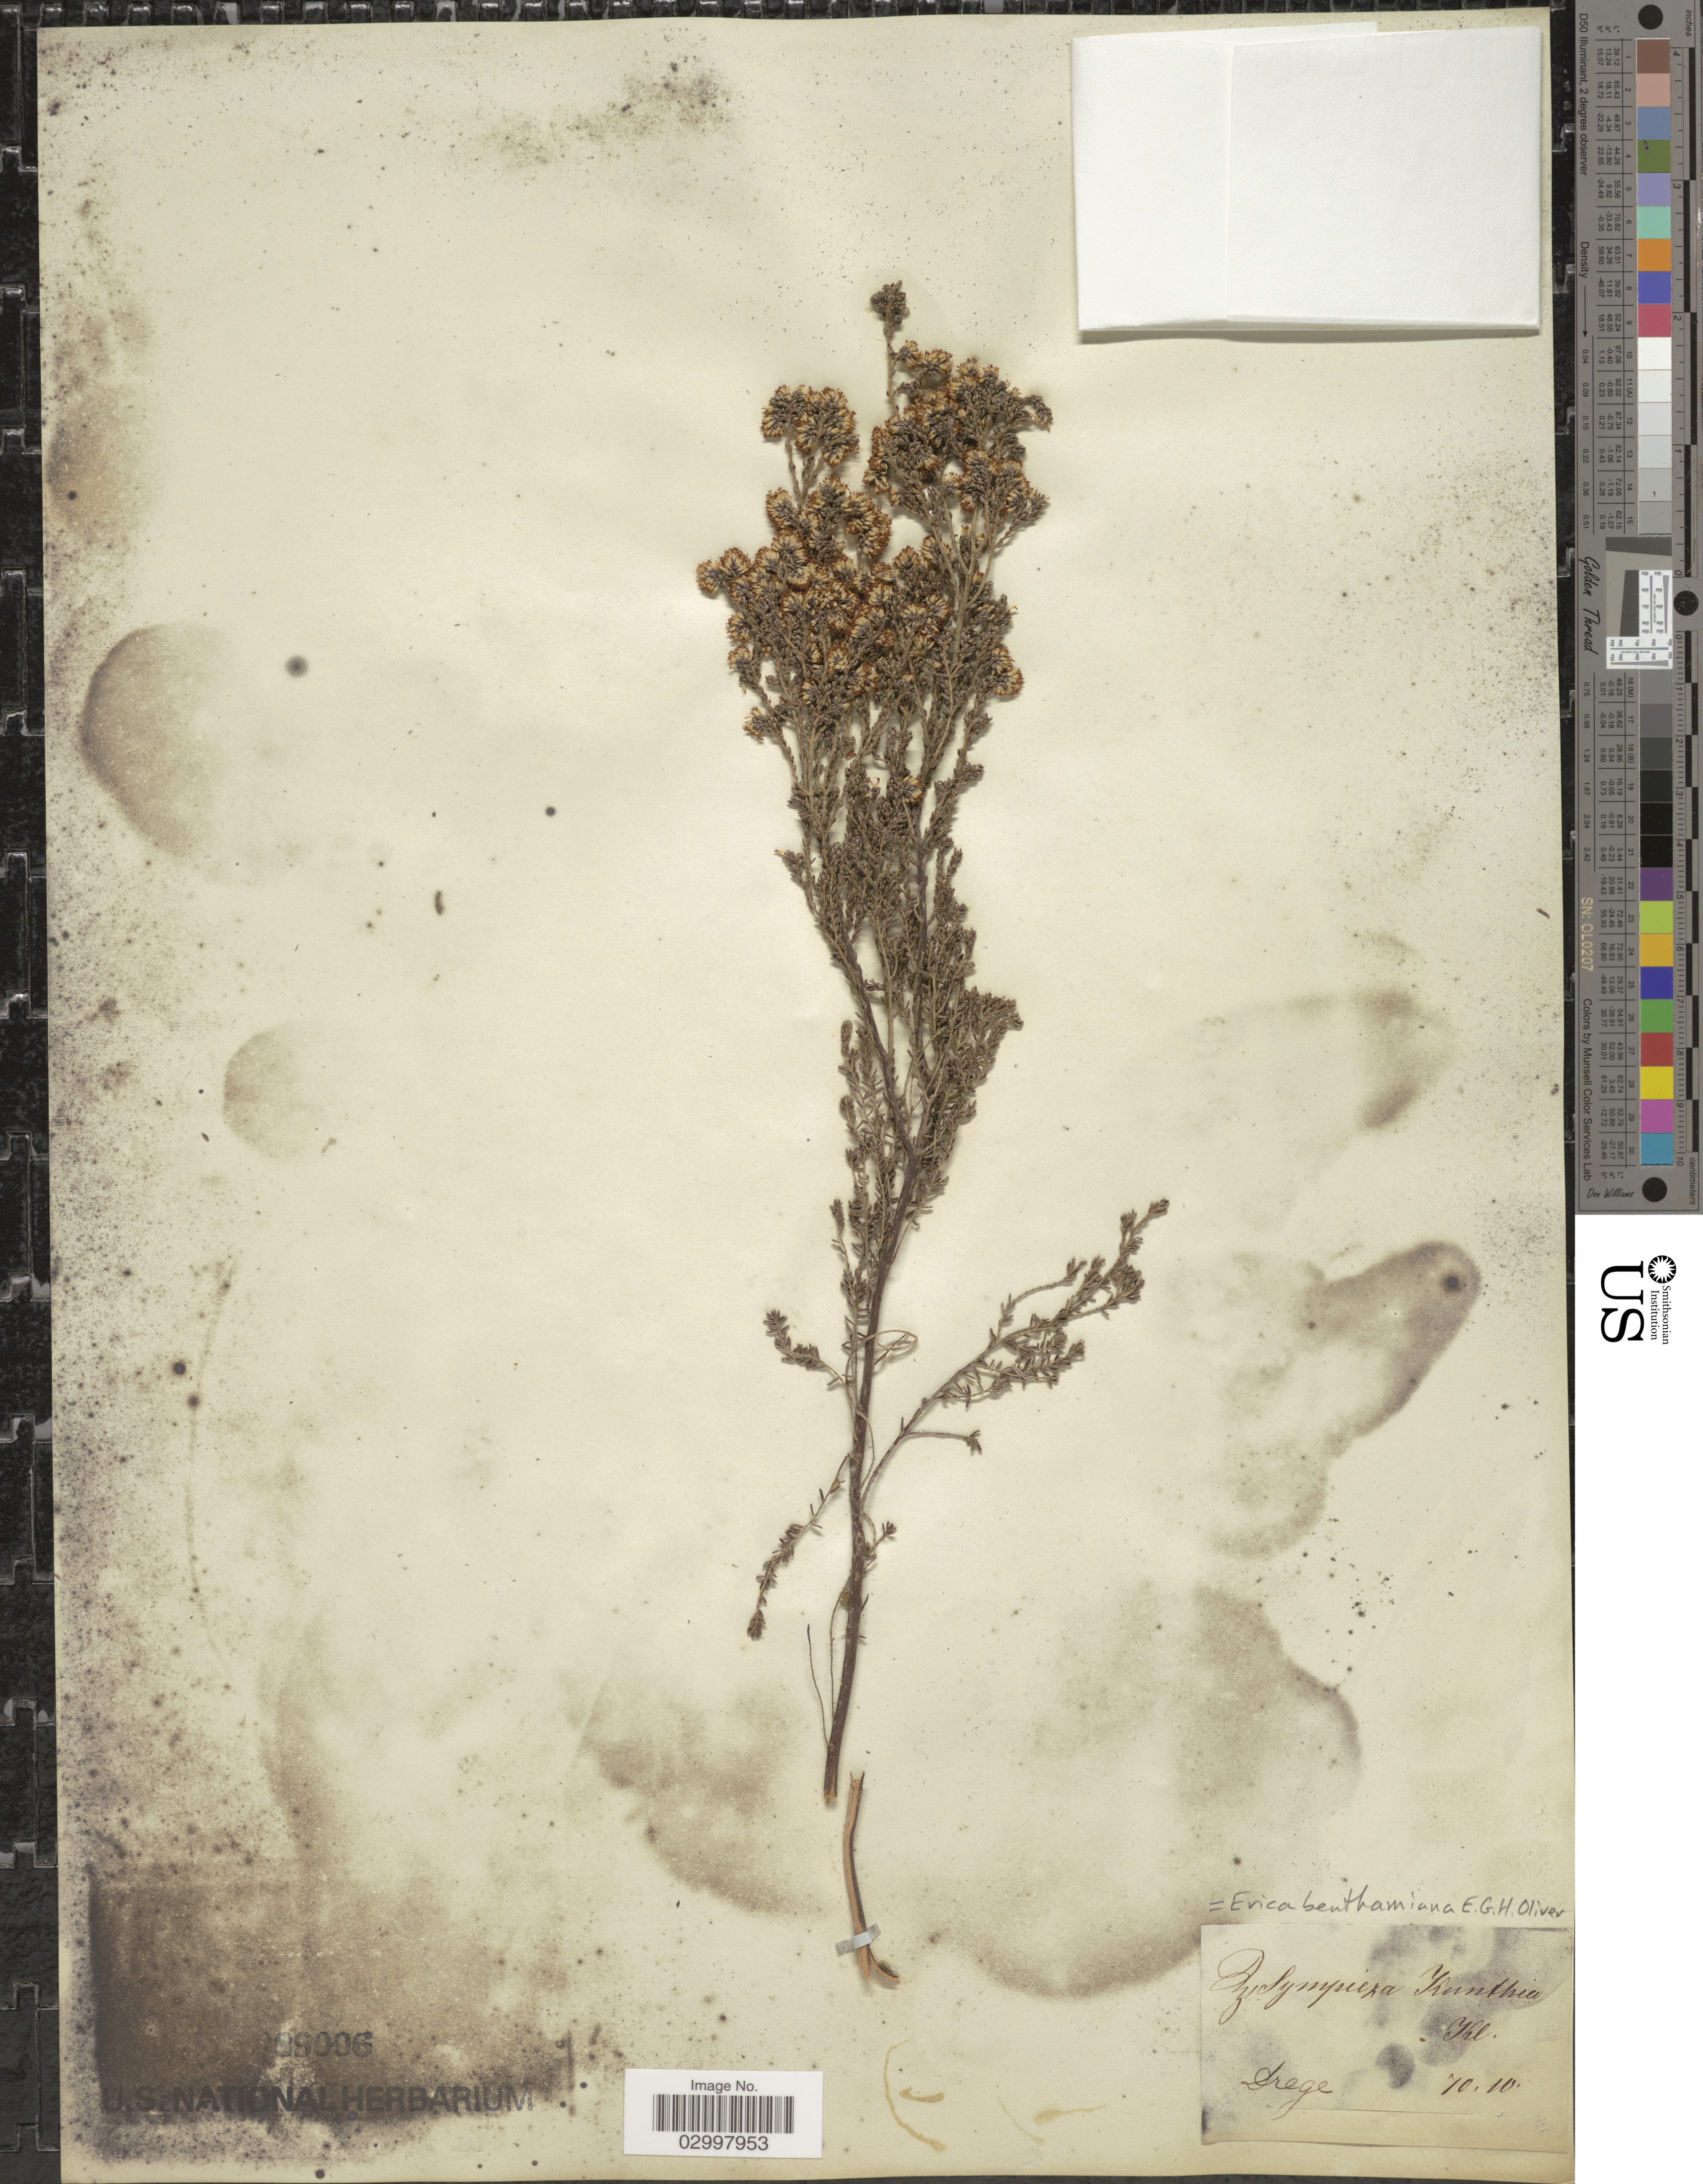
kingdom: Plantae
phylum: Tracheophyta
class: Magnoliopsida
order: Ericales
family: Ericaceae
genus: Erica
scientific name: Erica benthamiana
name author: E.G.H. Oliv.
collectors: Drege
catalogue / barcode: US 89006